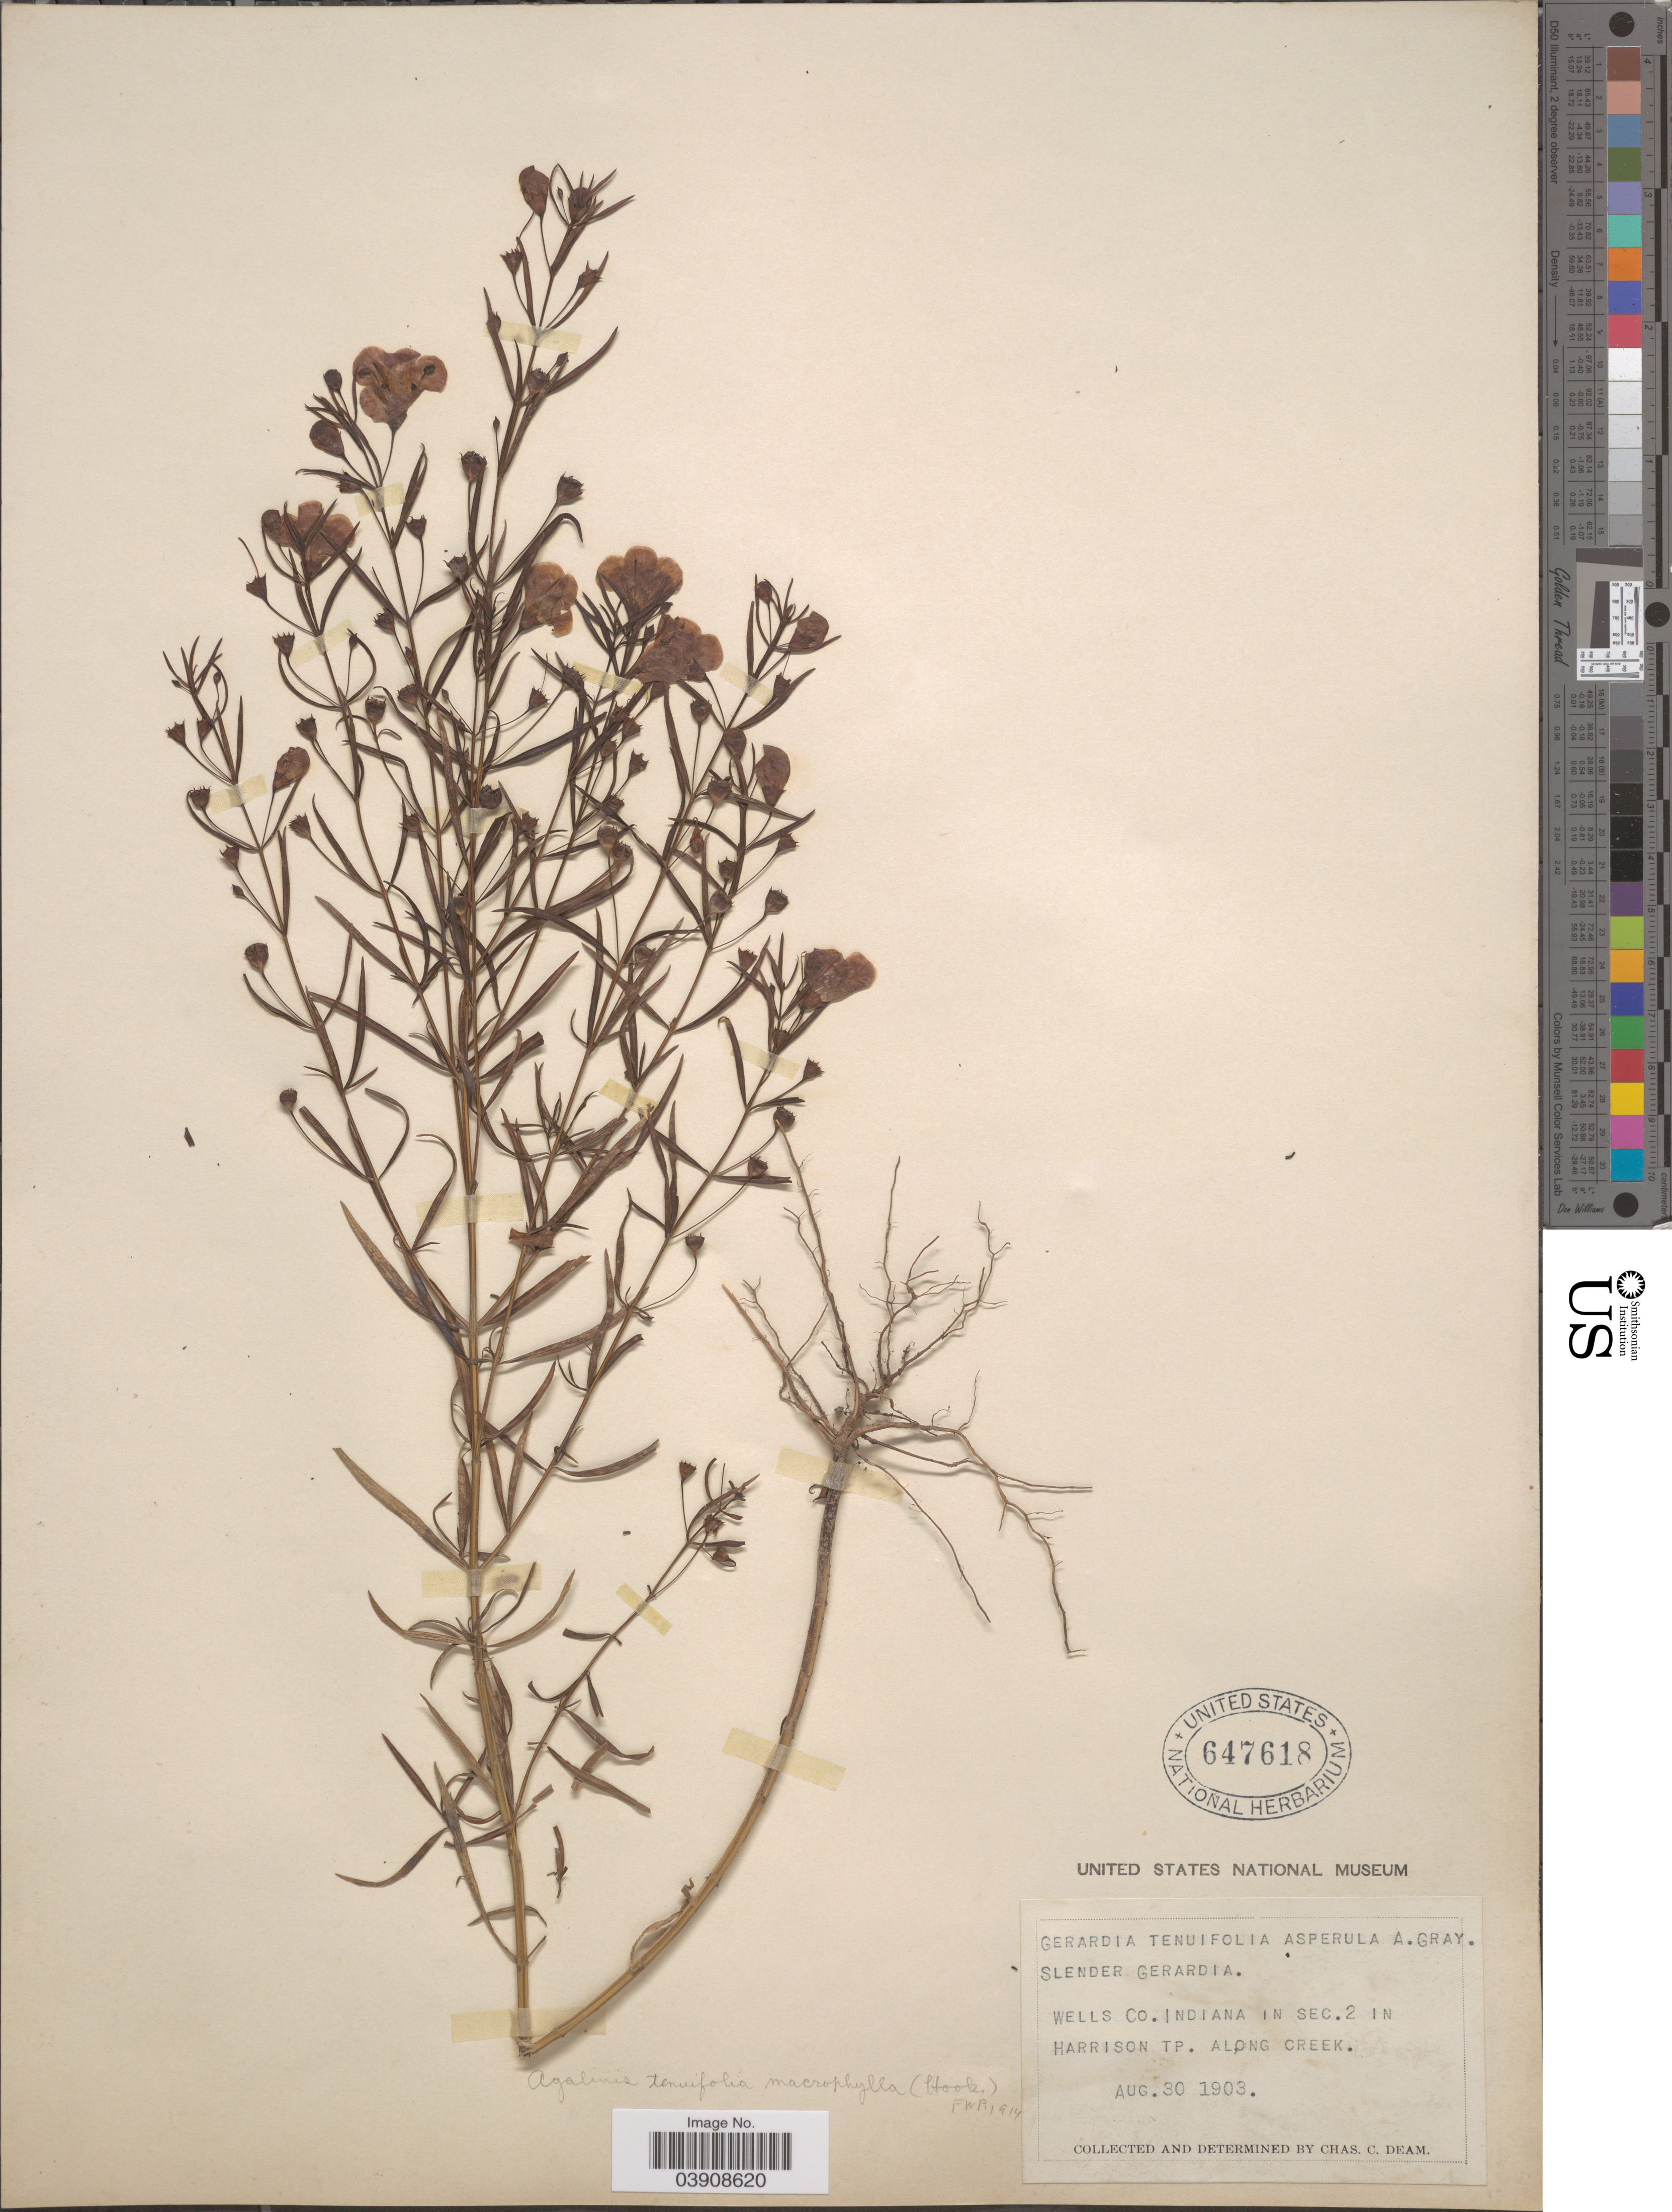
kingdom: Plantae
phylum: Tracheophyta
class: Magnoliopsida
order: Lamiales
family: Orobanchaceae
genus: Agalinis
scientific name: Agalinis tenuifolia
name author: (Vahl) Raf.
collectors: C. C. Deam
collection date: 1903-08-30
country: United States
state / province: Indiana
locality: Wells Co. In Sec. 2 in Harrison Tp. along creek.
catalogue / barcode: US 647618